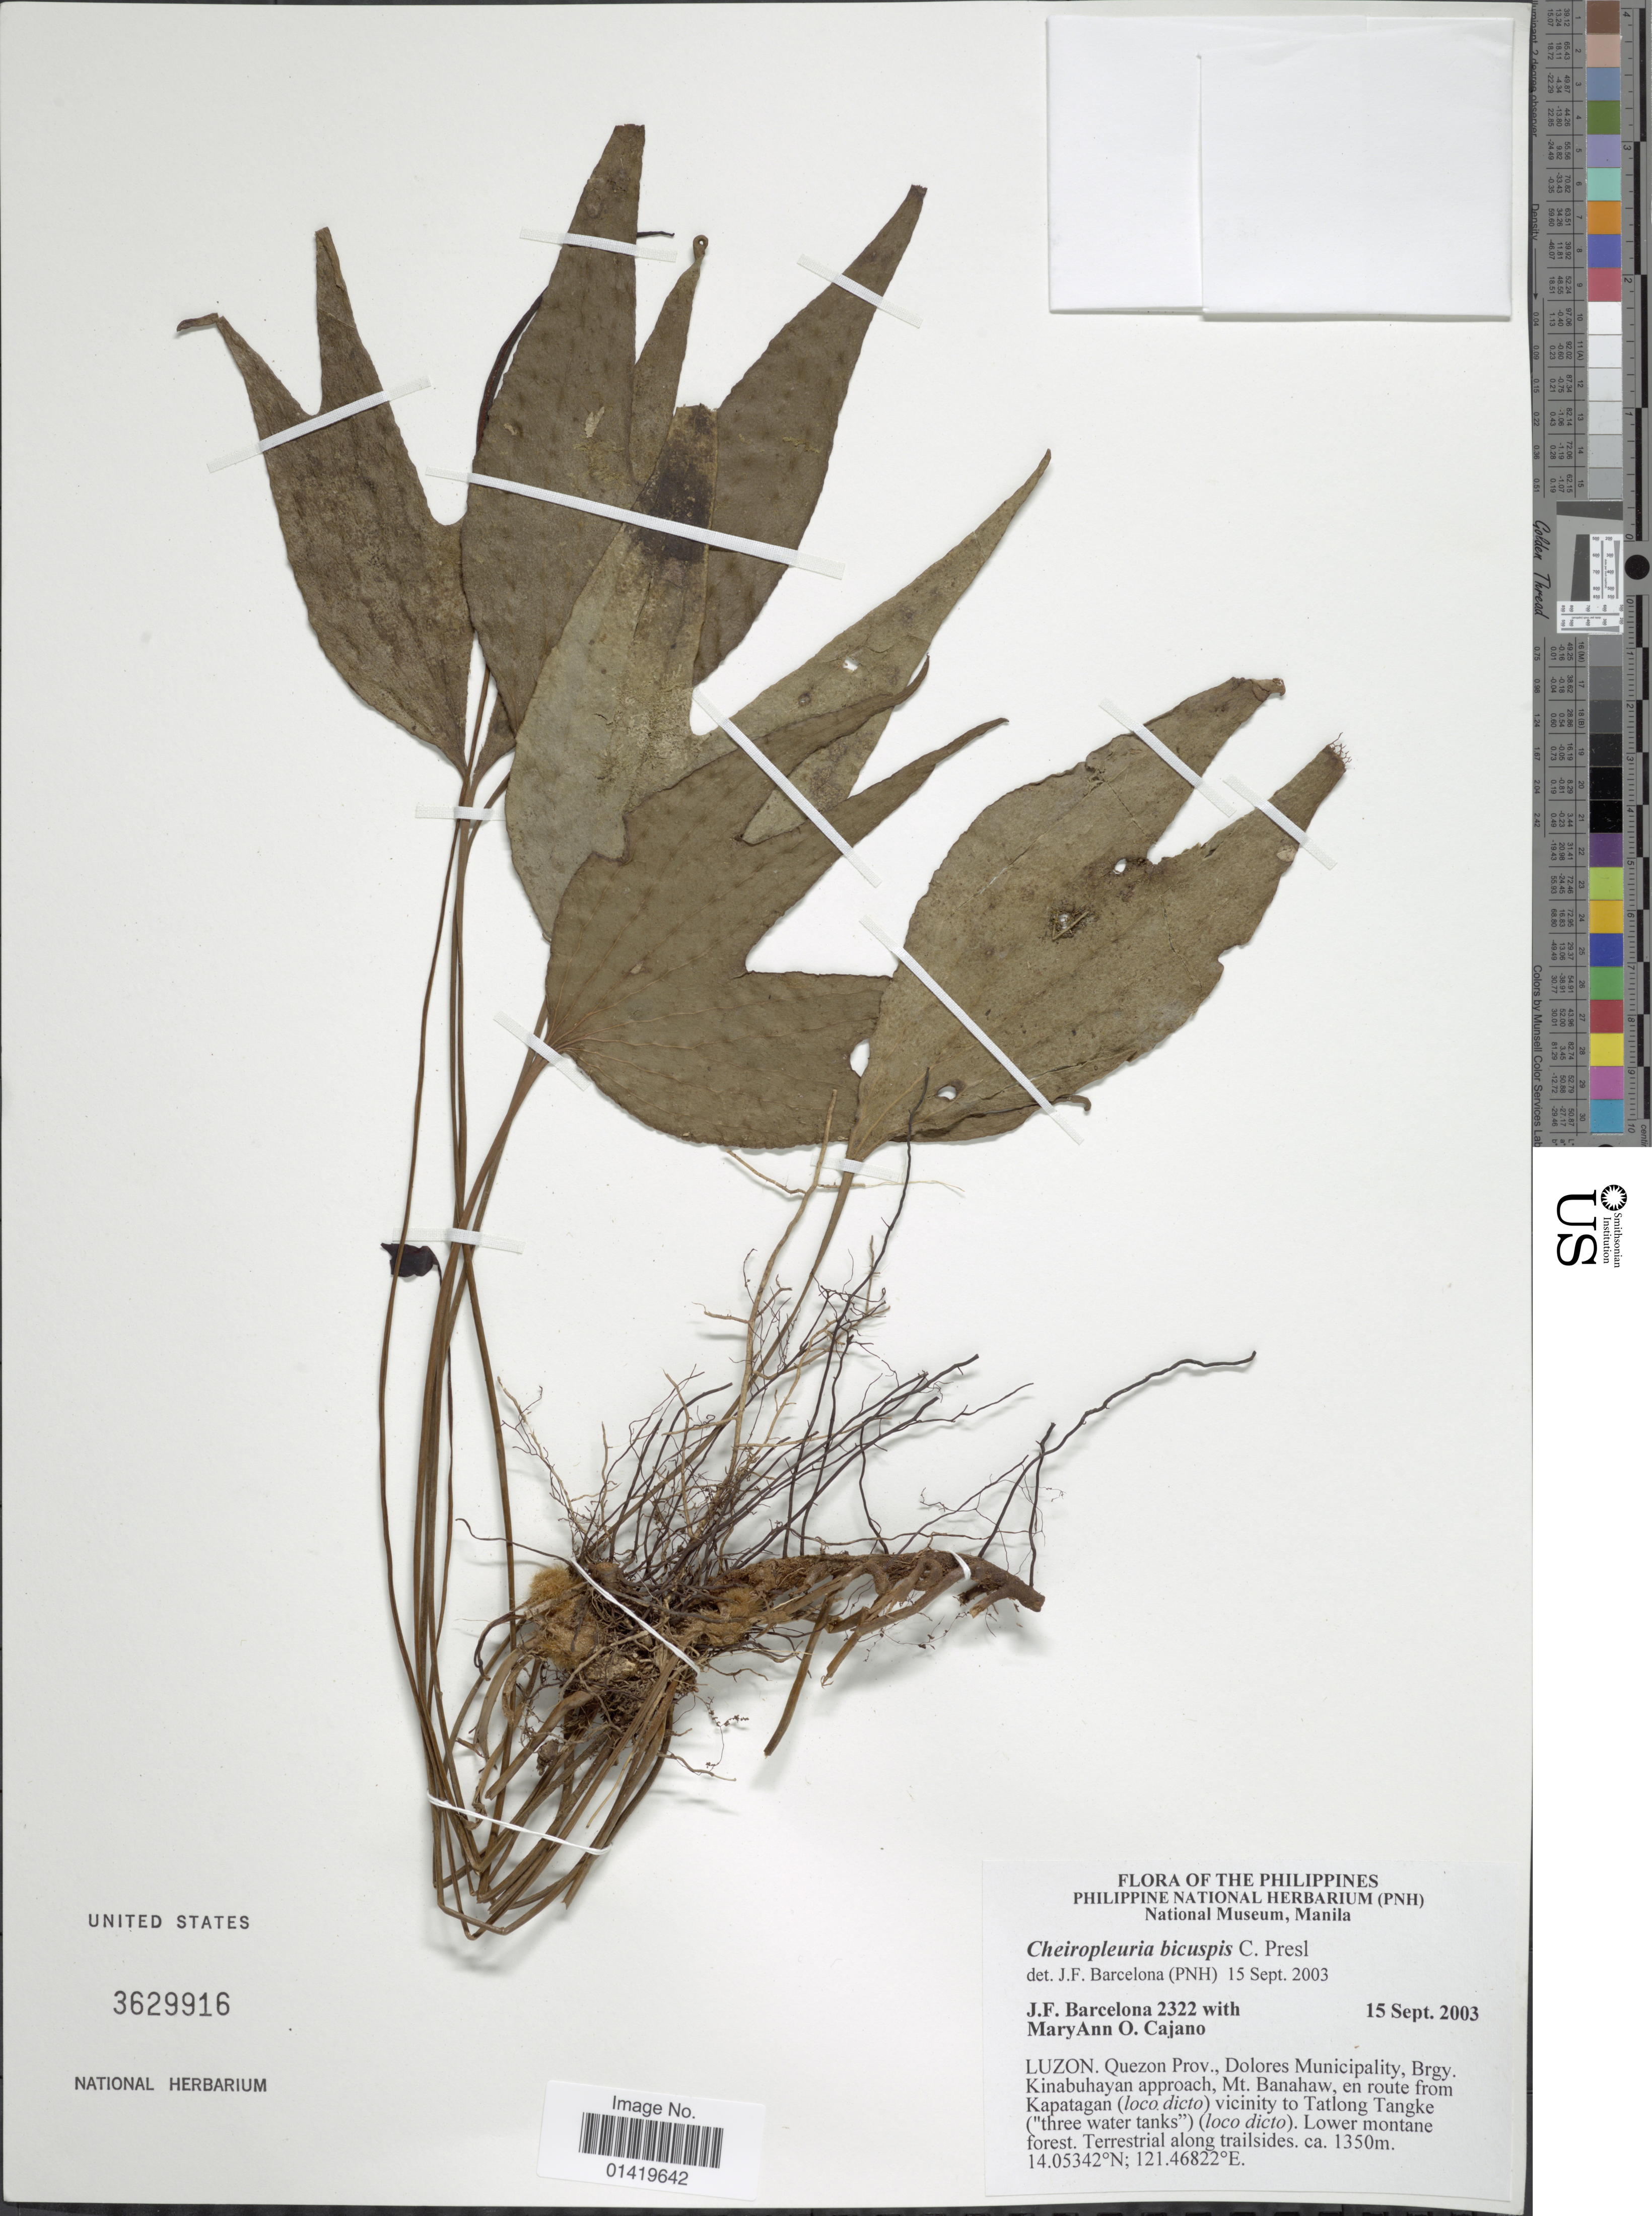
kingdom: Plantae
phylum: Tracheophyta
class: Polypodiopsida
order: Gleicheniales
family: Dipteridaceae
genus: Cheiropleuria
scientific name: Cheiropleuria bicuspis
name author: (Blume) C. Presl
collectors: J. F. Barcelona & M. Cajano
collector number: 2322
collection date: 2003-09-15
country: Philippines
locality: Luzon. Quezon Prov., Dolores Municipality, Brgy. Kinabuhayan approach, Mt. Banahaw, en route from Kapatagan vicinity to Tatlong Tangke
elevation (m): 1350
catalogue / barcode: US 3629916